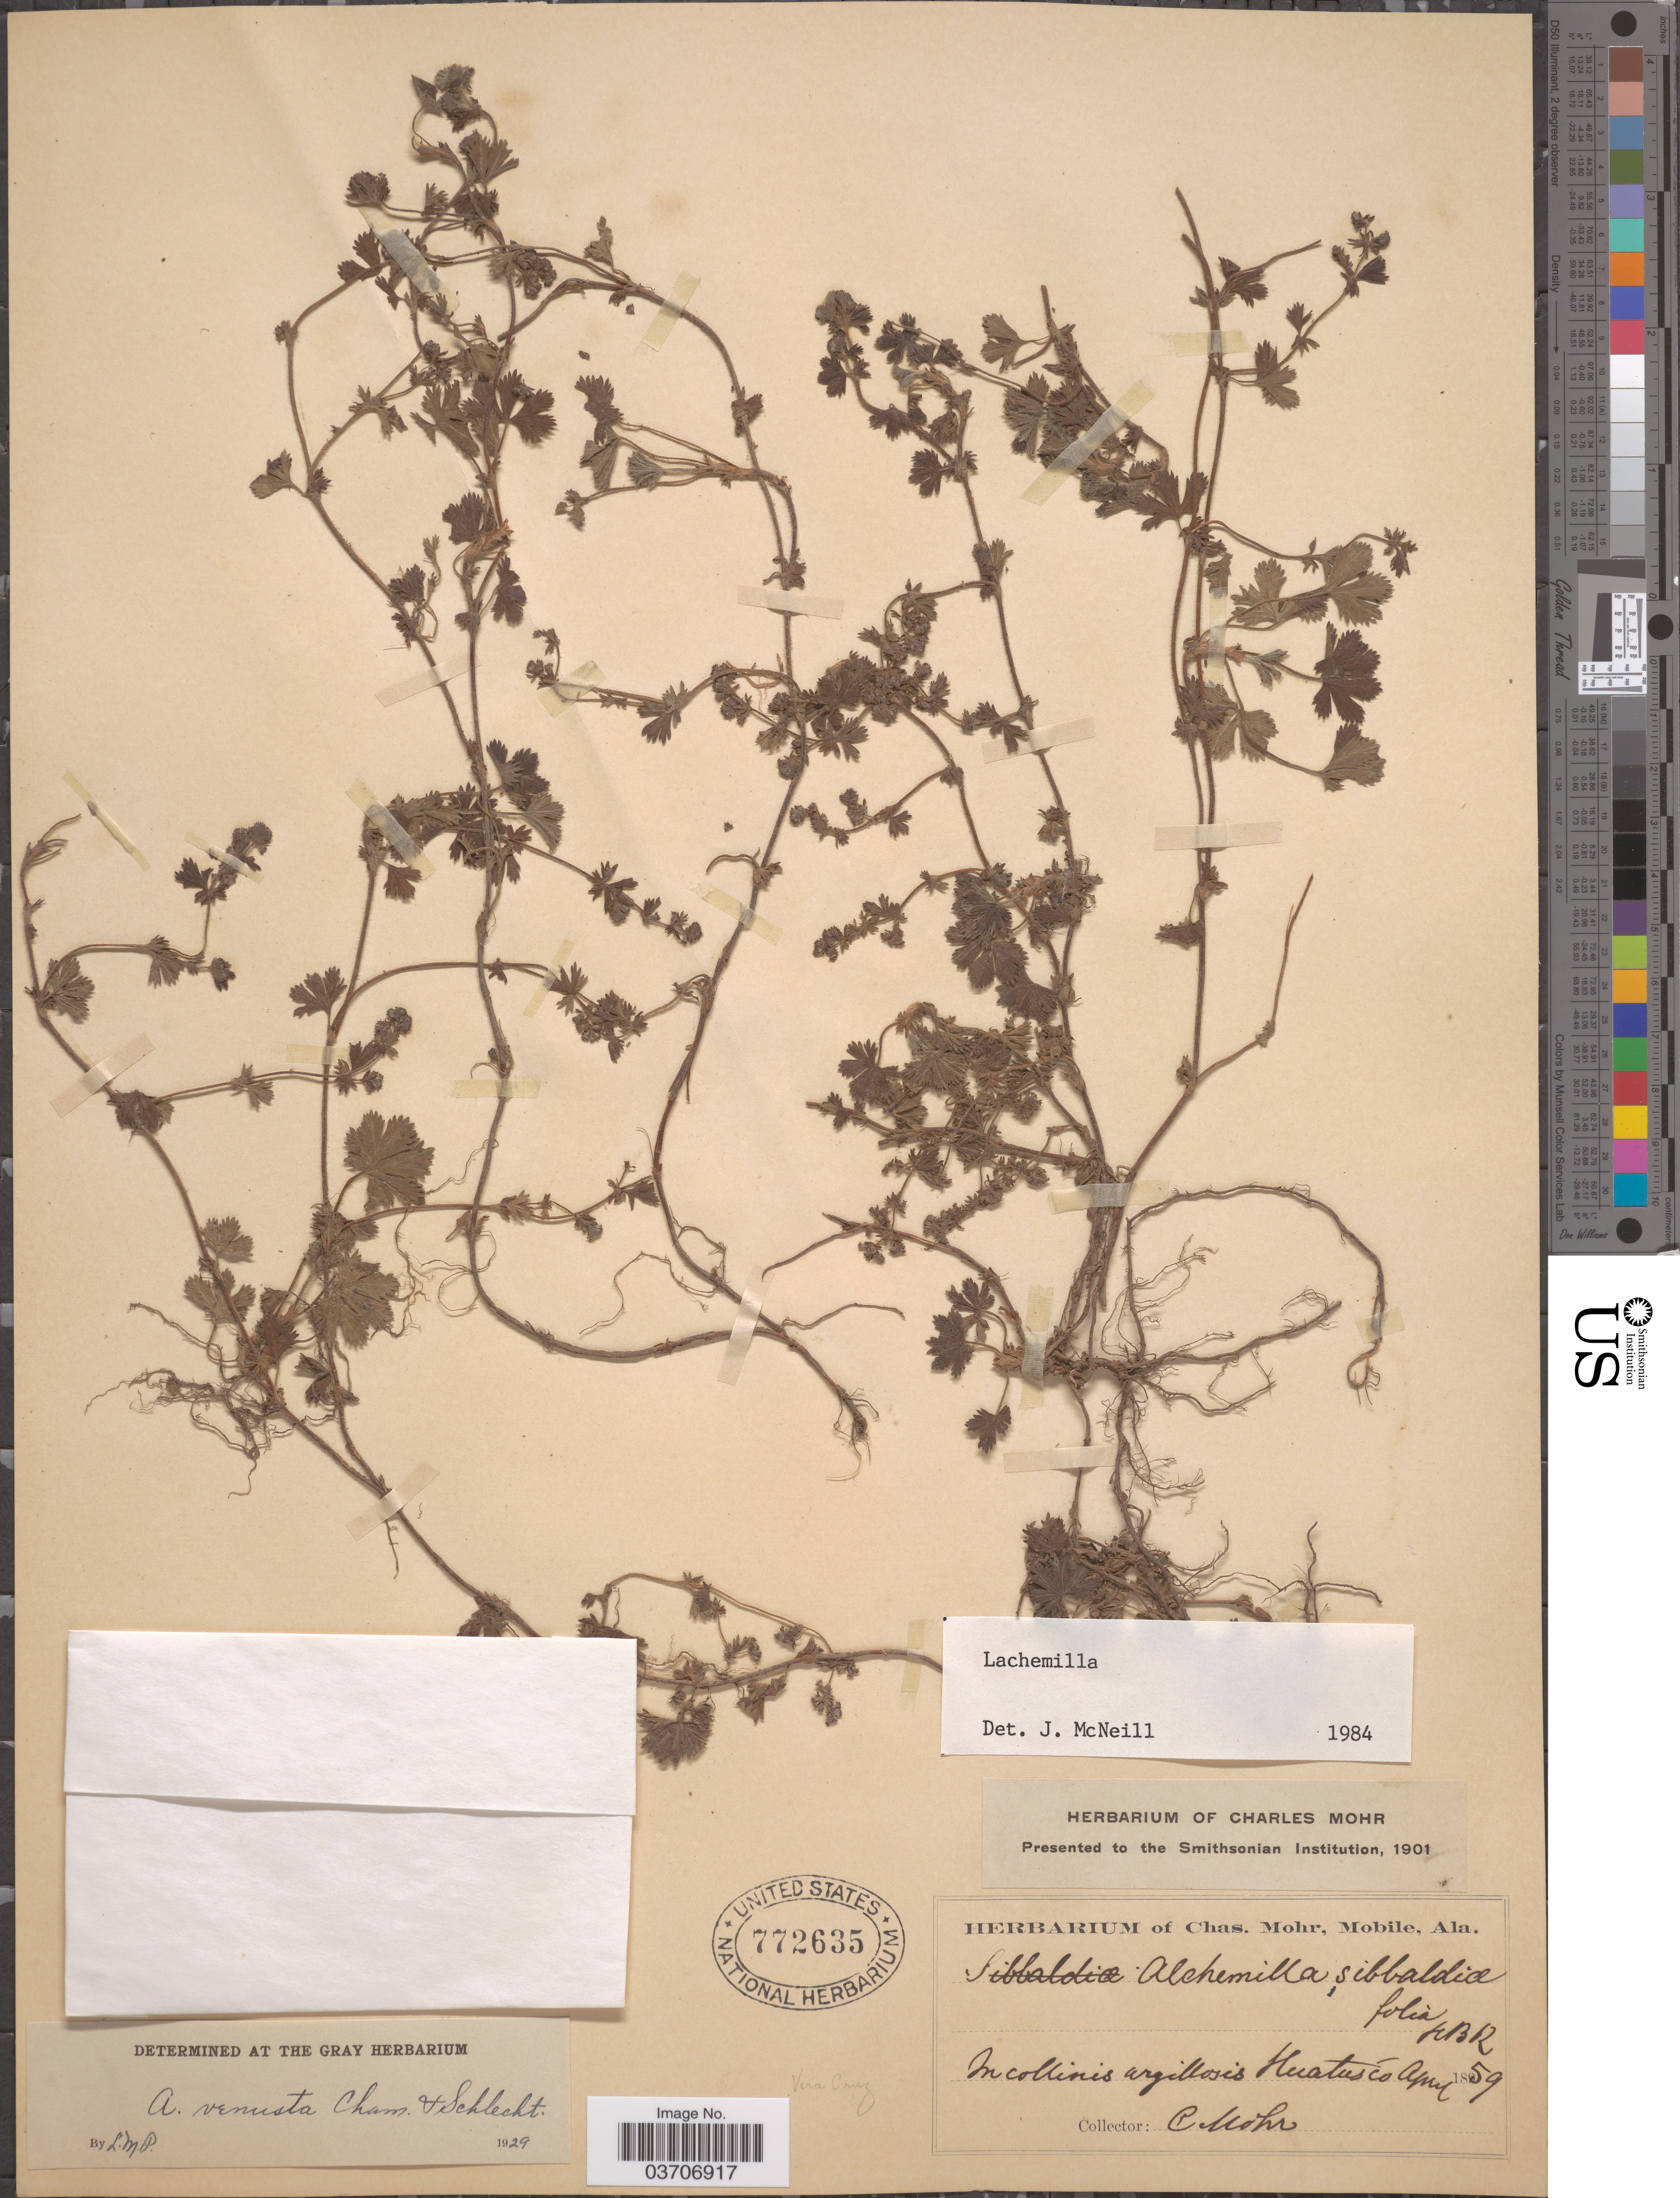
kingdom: Plantae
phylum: Tracheophyta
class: Magnoliopsida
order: Rosales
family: Rosaceae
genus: Lachemilla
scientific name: Lachemilla sp.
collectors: Mohr, C. T. (herbarium)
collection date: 1859-04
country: Mexico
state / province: Veracruz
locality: In collinis argillosis Huatusco.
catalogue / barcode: US 772635